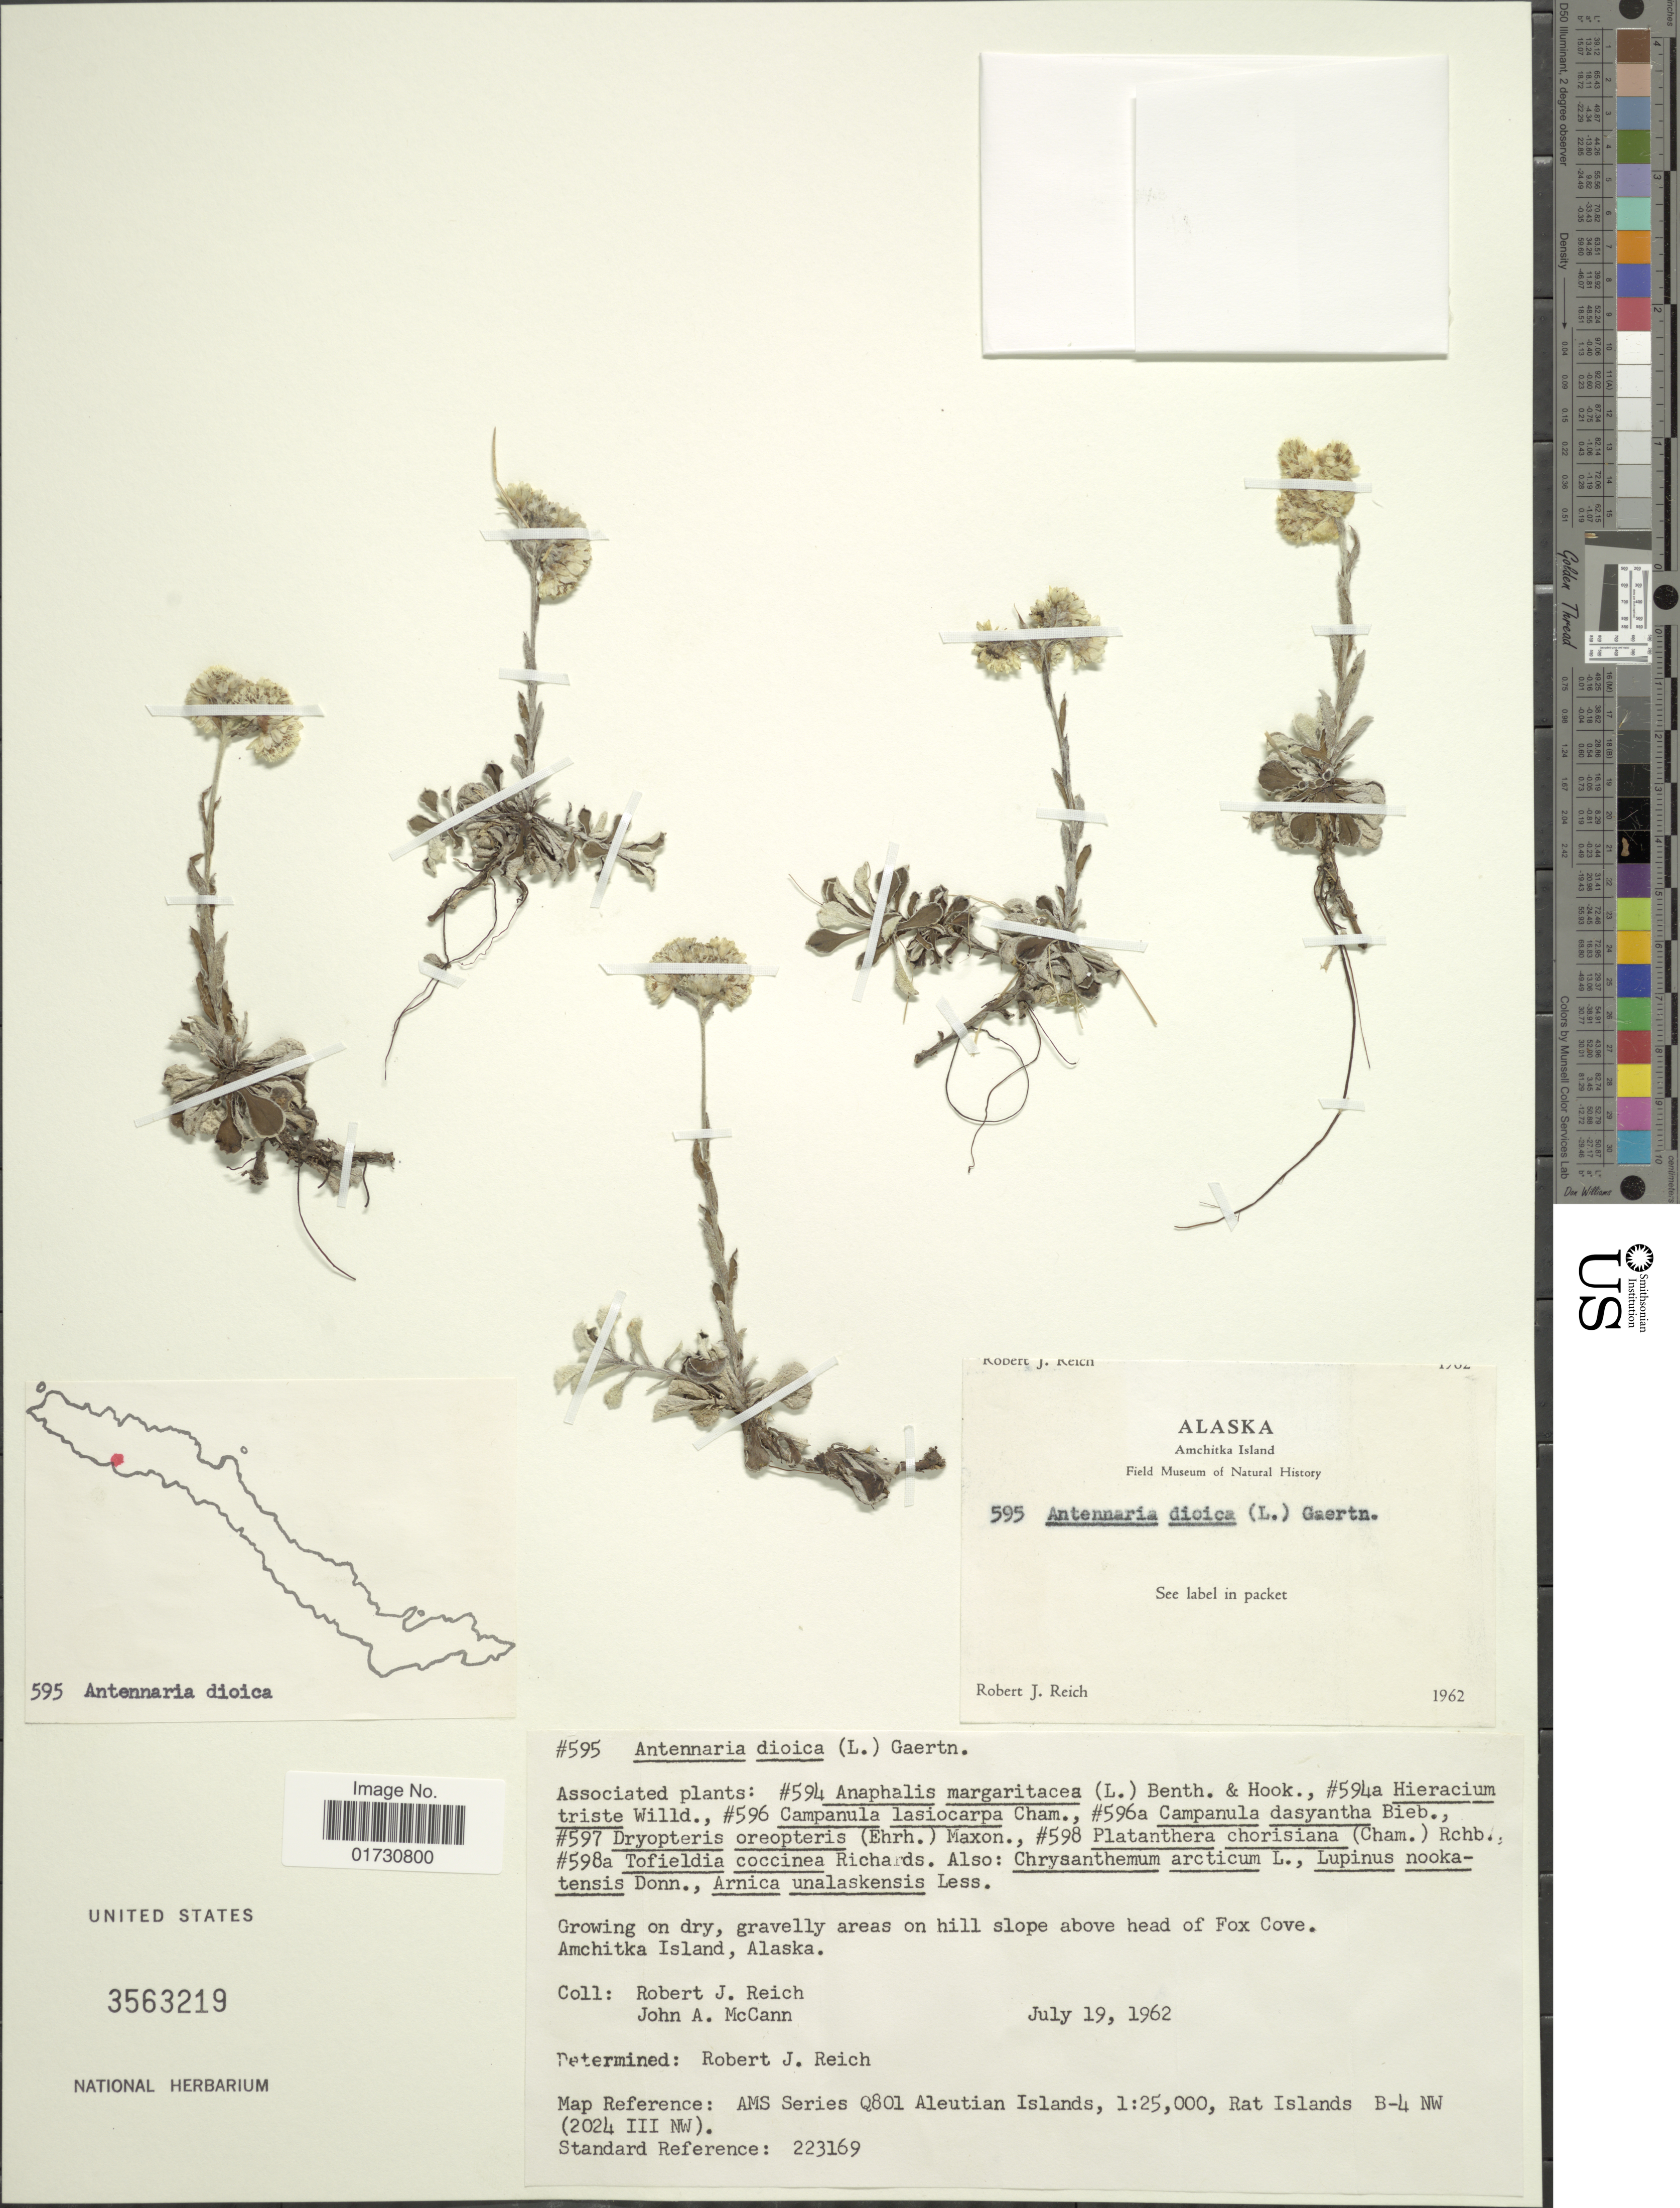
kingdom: Plantae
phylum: Tracheophyta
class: Magnoliopsida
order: Asterales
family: Asteraceae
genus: Antennaria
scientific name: Antennaria dioica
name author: (L.) Gaertn.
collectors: R. Reich & J. A. McCann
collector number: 595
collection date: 1962-07-19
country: United States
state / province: Alaska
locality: On hill slope above head of Fox Cove, Amchitka Island, Alaska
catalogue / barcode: US 3563219